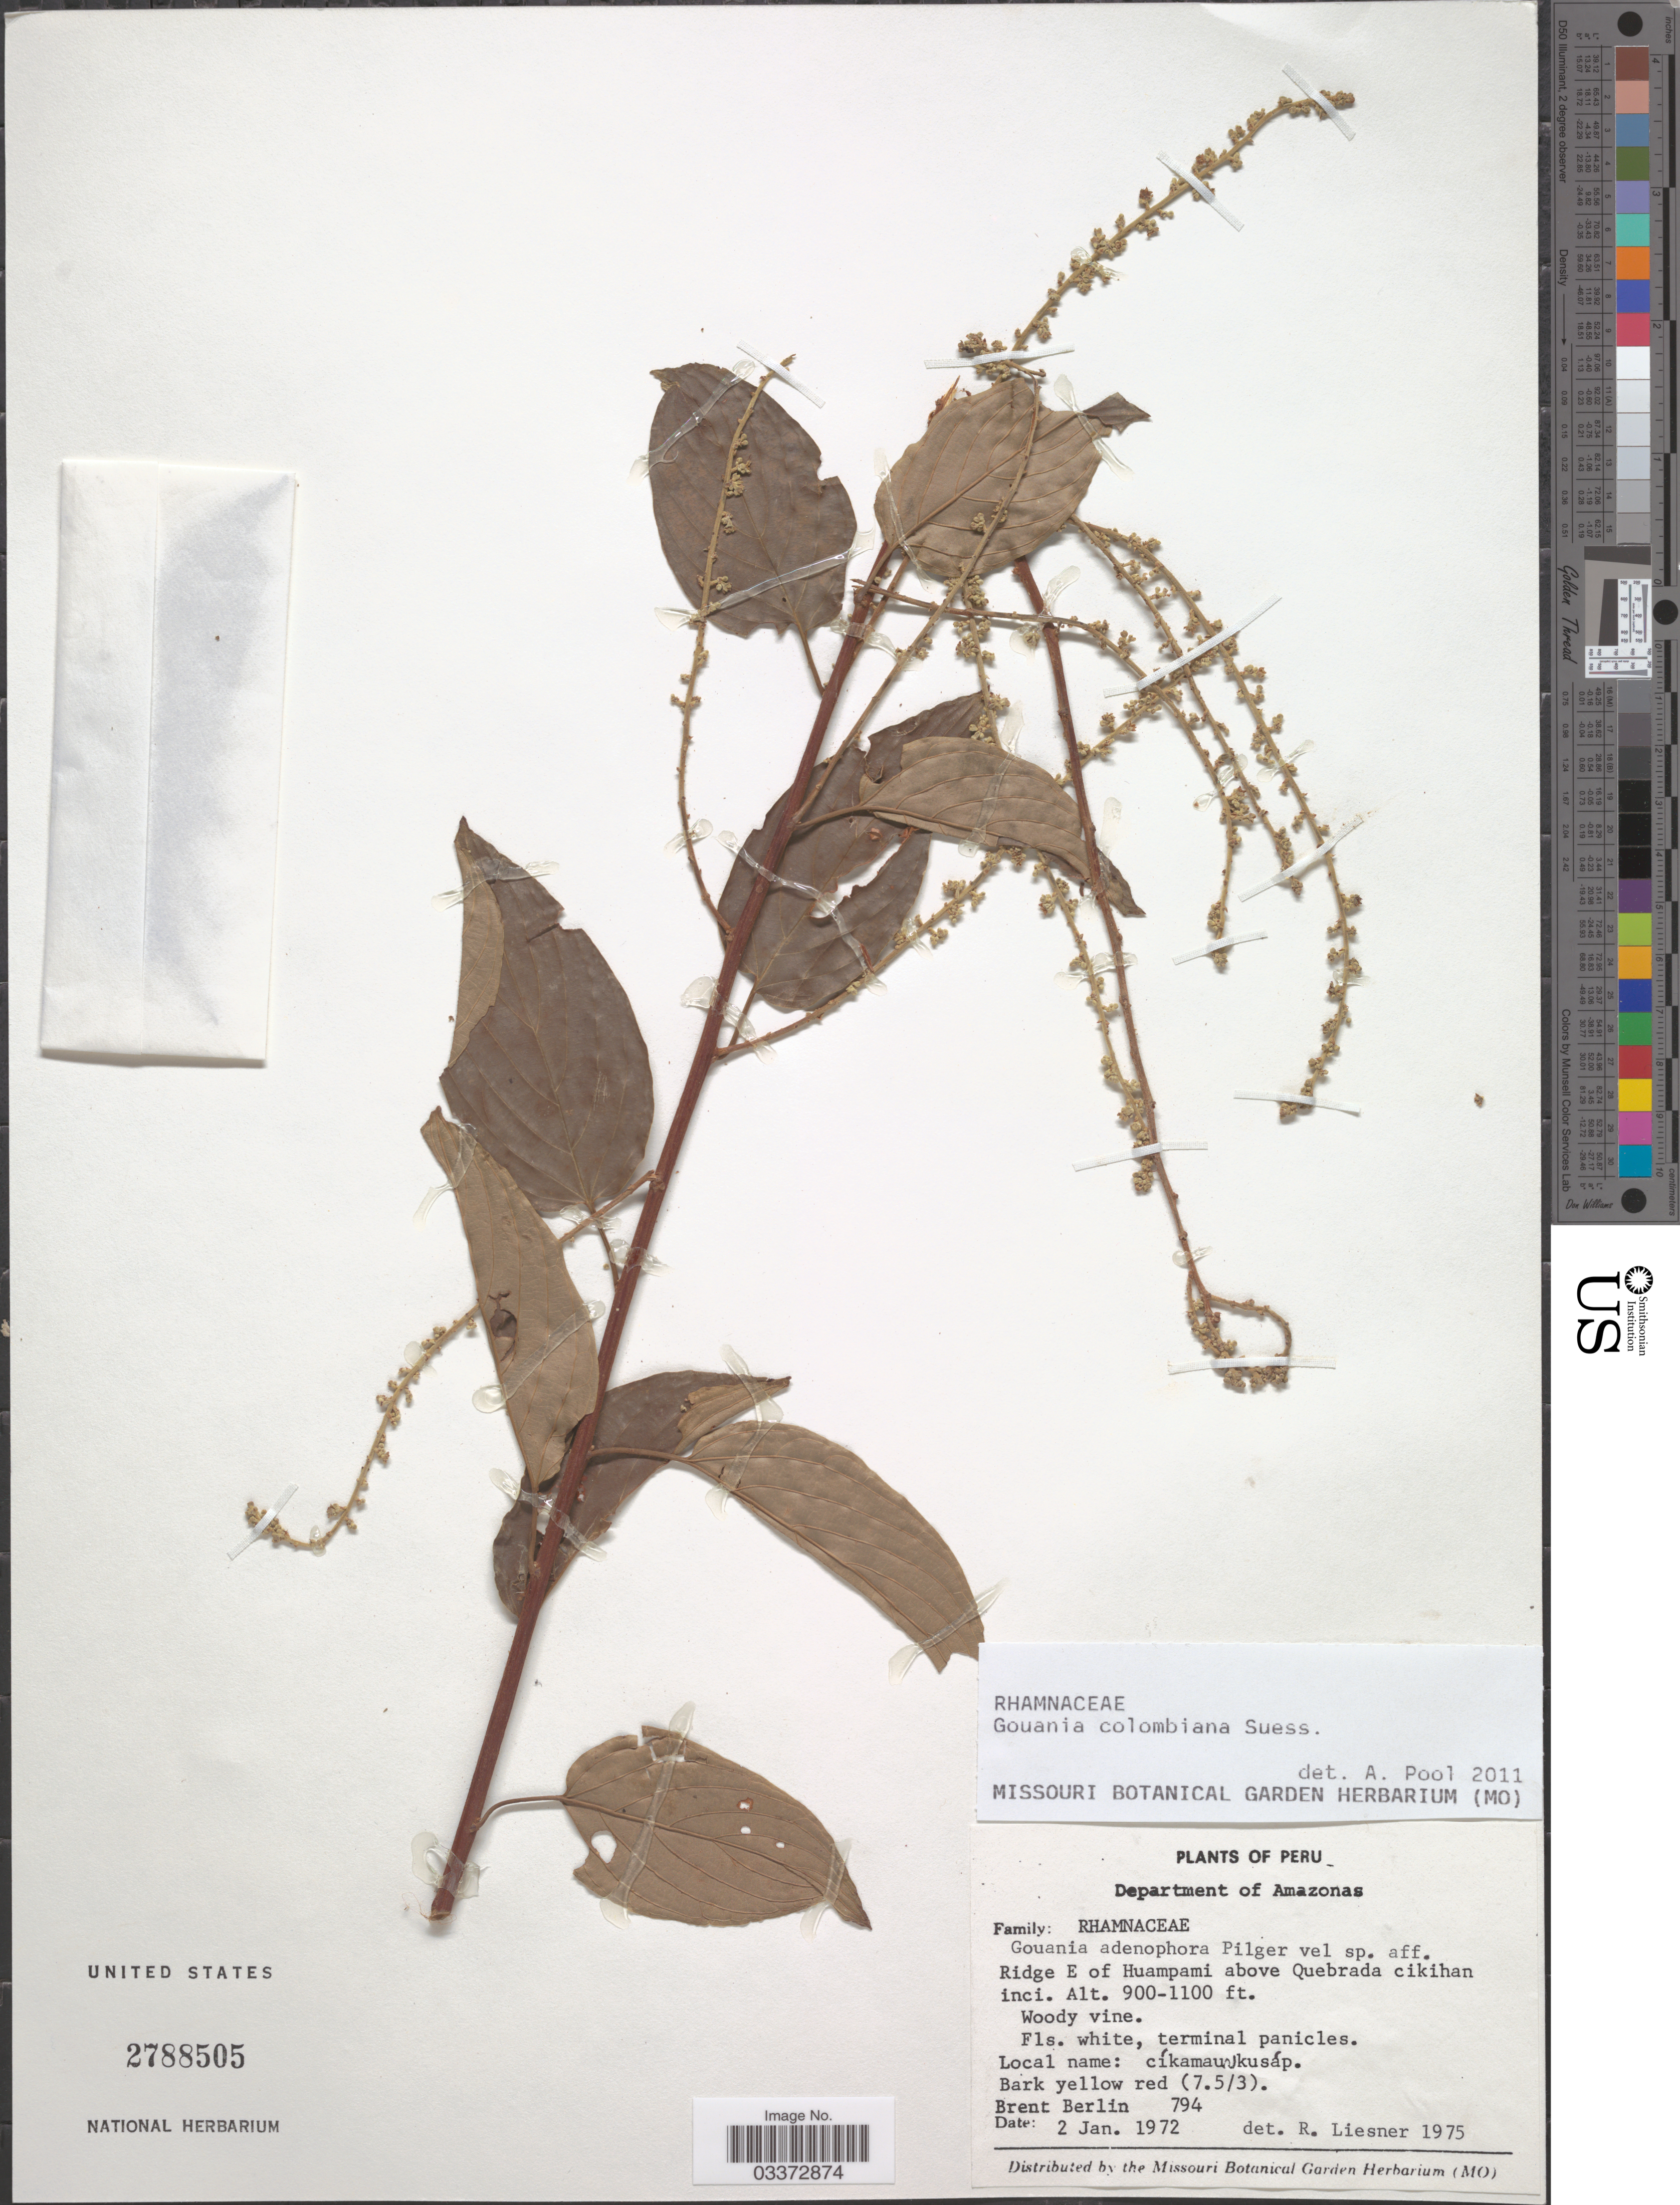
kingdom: Plantae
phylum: Tracheophyta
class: Magnoliopsida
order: Rosales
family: Rhamnaceae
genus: Gouania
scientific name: Gouania colombiana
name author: Suess.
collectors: B. Berlin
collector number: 794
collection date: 1972-01-02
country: Peru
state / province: Amazonas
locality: Department of Amazonas. Ridge E of Huampami above Quebrada cikihan inci.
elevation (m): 274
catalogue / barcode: US 2788505